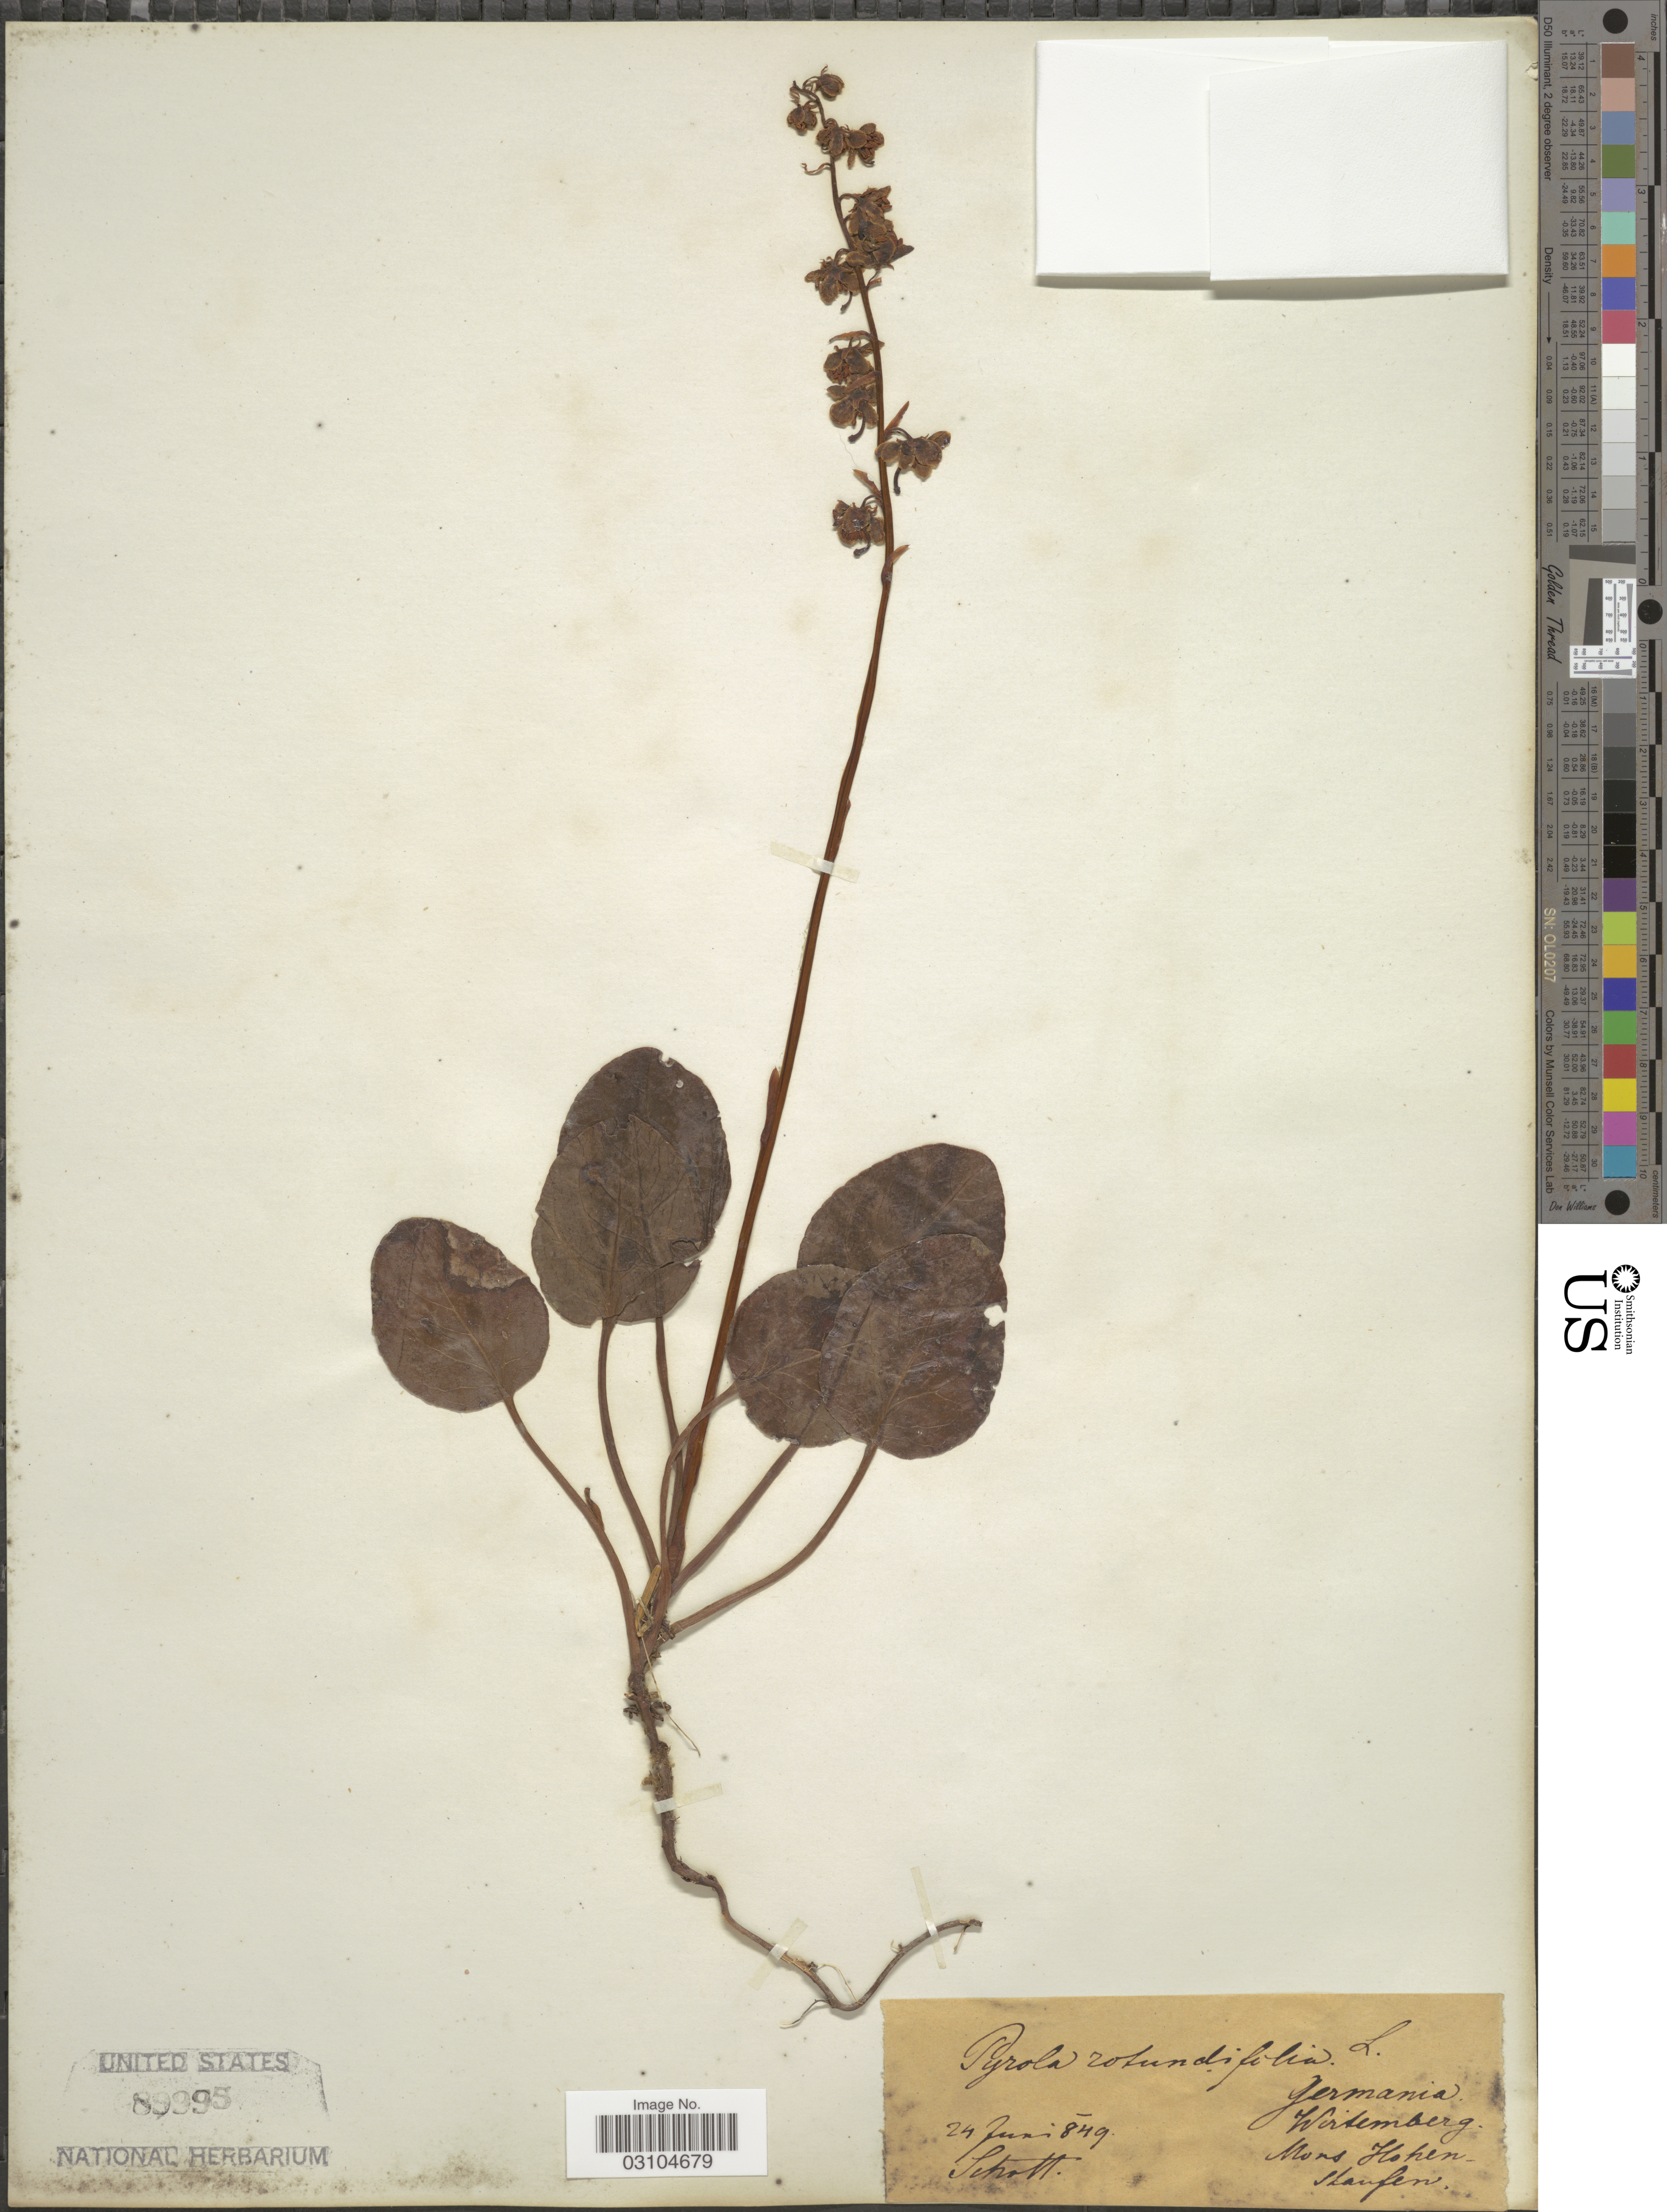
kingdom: Plantae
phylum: Tracheophyta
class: Magnoliopsida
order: Ericales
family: Ericaceae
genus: Pyrola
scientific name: Pyrola rotundifolia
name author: L.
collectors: Schott, --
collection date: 1849-06-24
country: Germany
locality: Wirtemberg. Mons Hohen-Staufen.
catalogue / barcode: US 89995